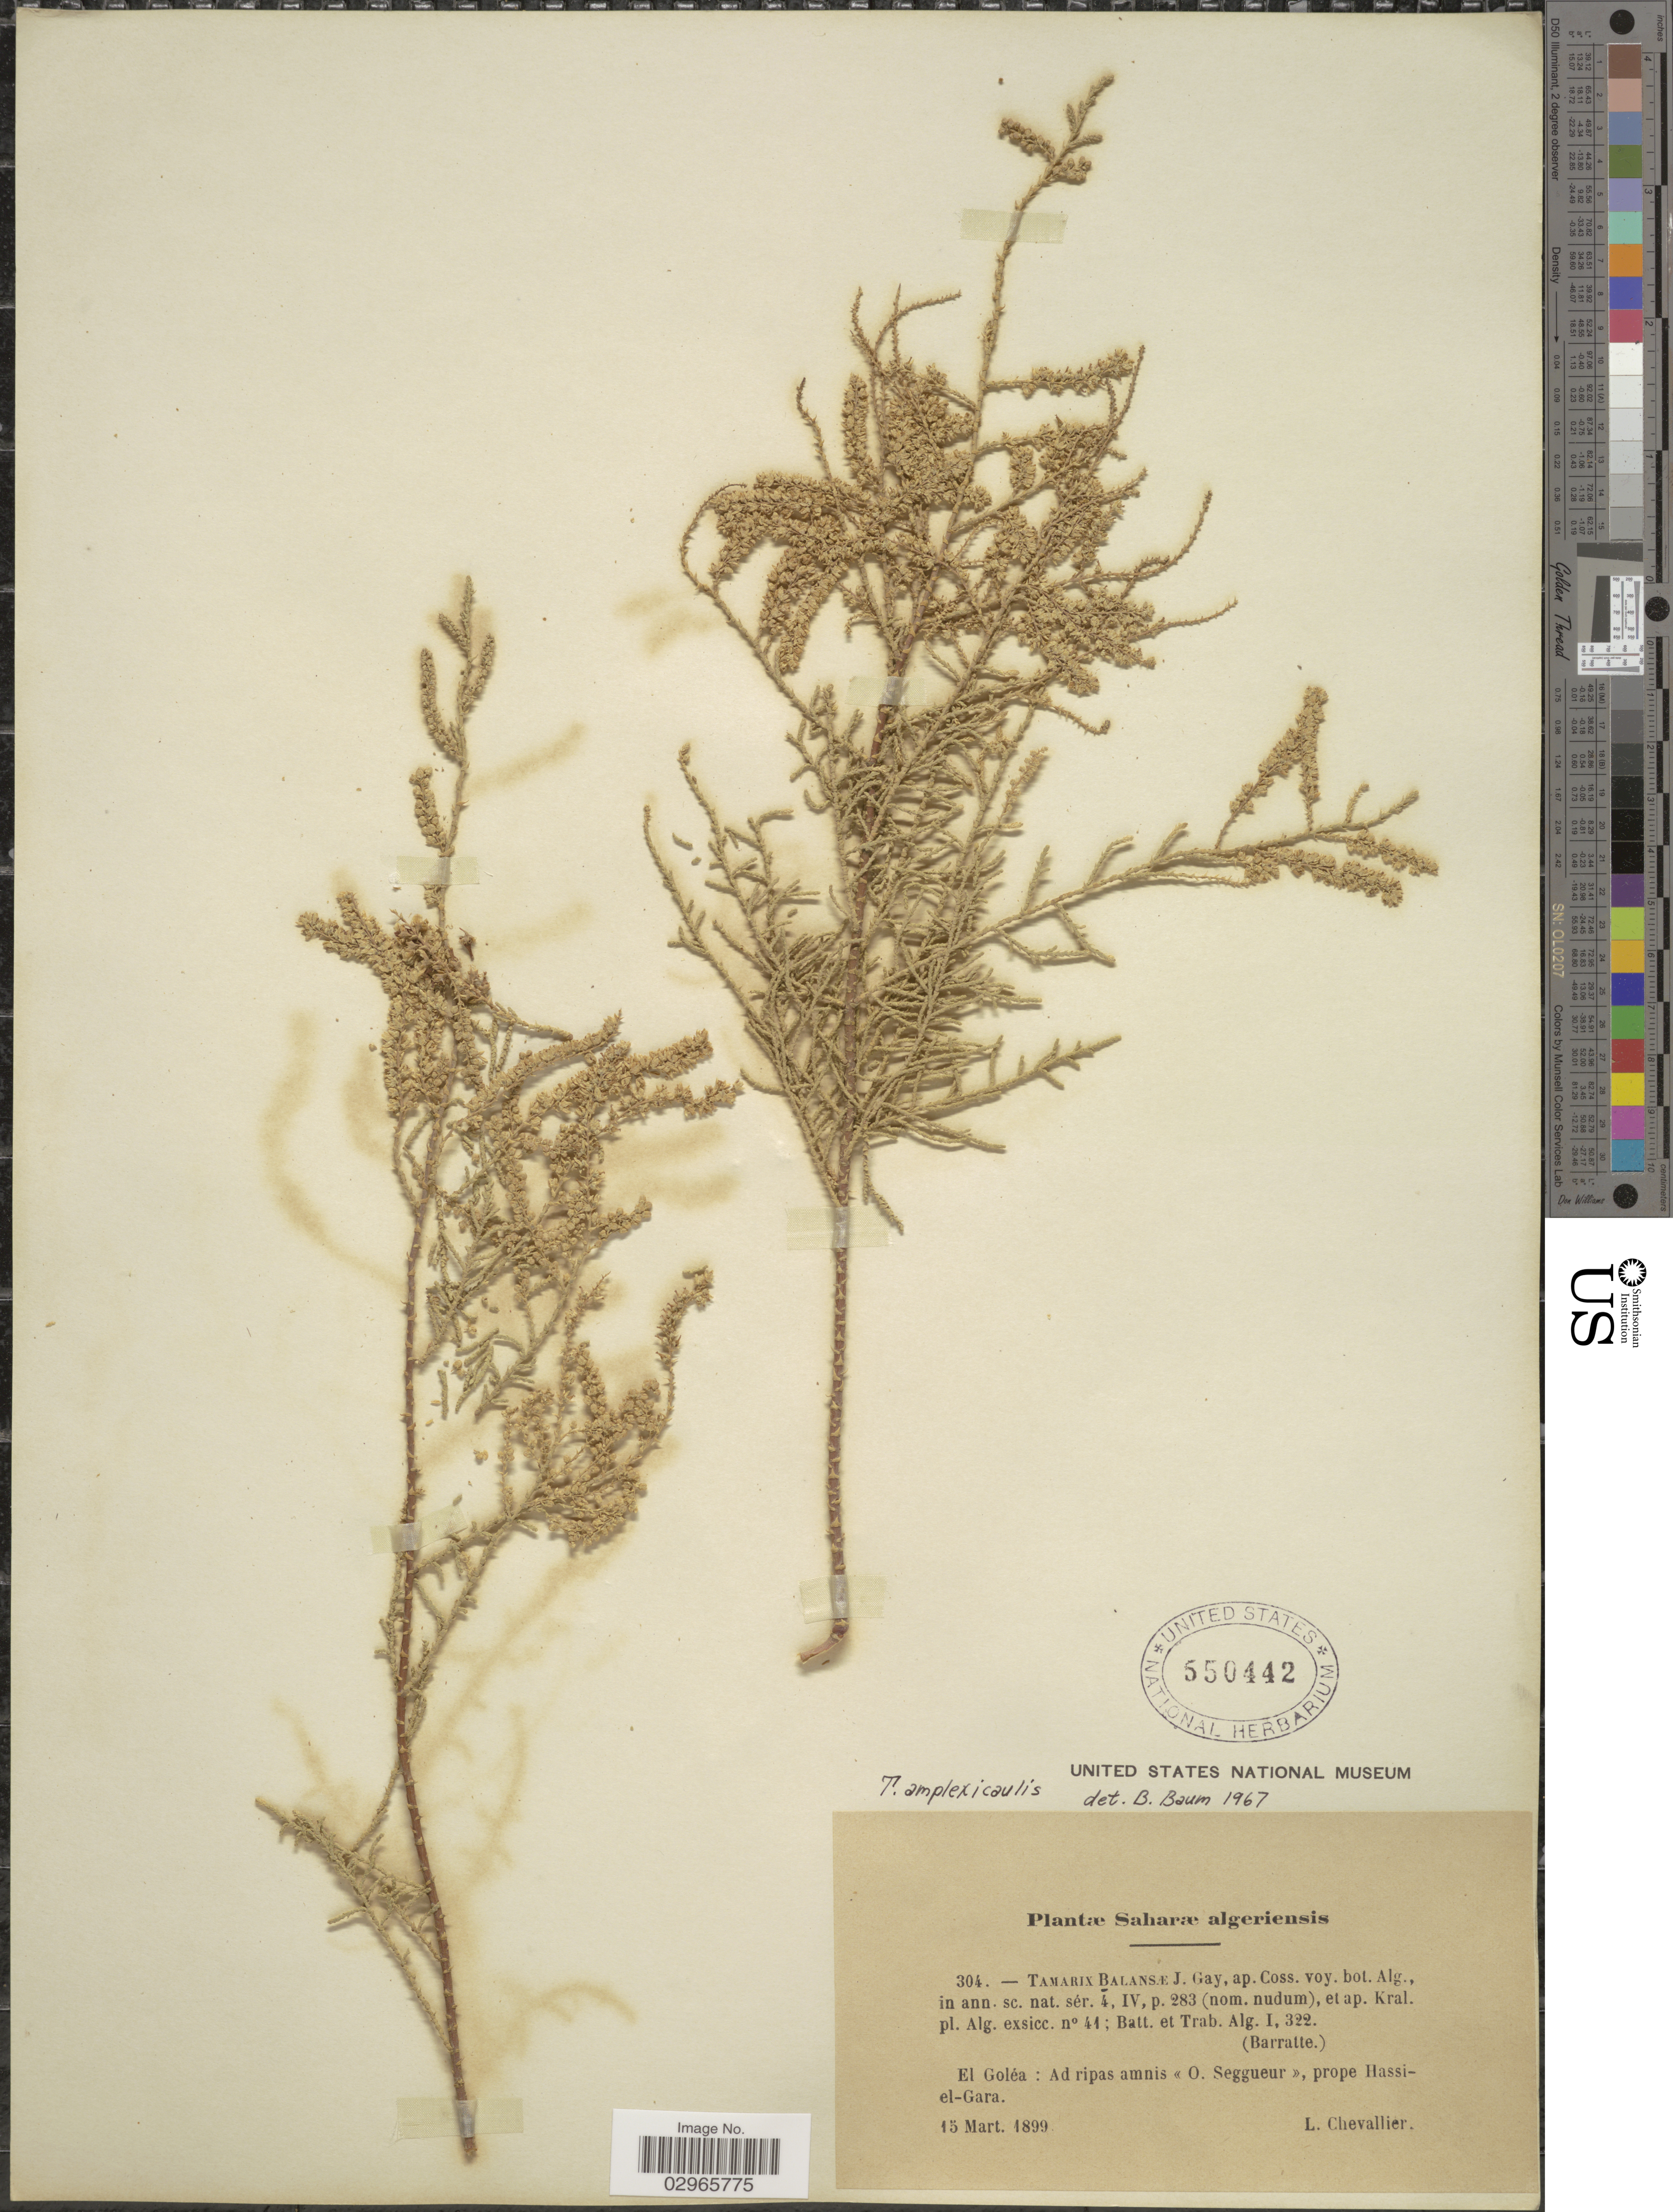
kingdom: Plantae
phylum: Tracheophyta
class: Magnoliopsida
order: Caryophyllales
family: Tamaricaceae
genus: Tamarix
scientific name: Tamarix amplexicaulis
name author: Ehrenb.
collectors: L. Chevallier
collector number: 304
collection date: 1899-03-15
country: Algeria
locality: Saharæ algeriensis. El Goléa: Ad ripas amnis O. Seggueur, prope Hassi-el-Gara.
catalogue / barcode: US 550442